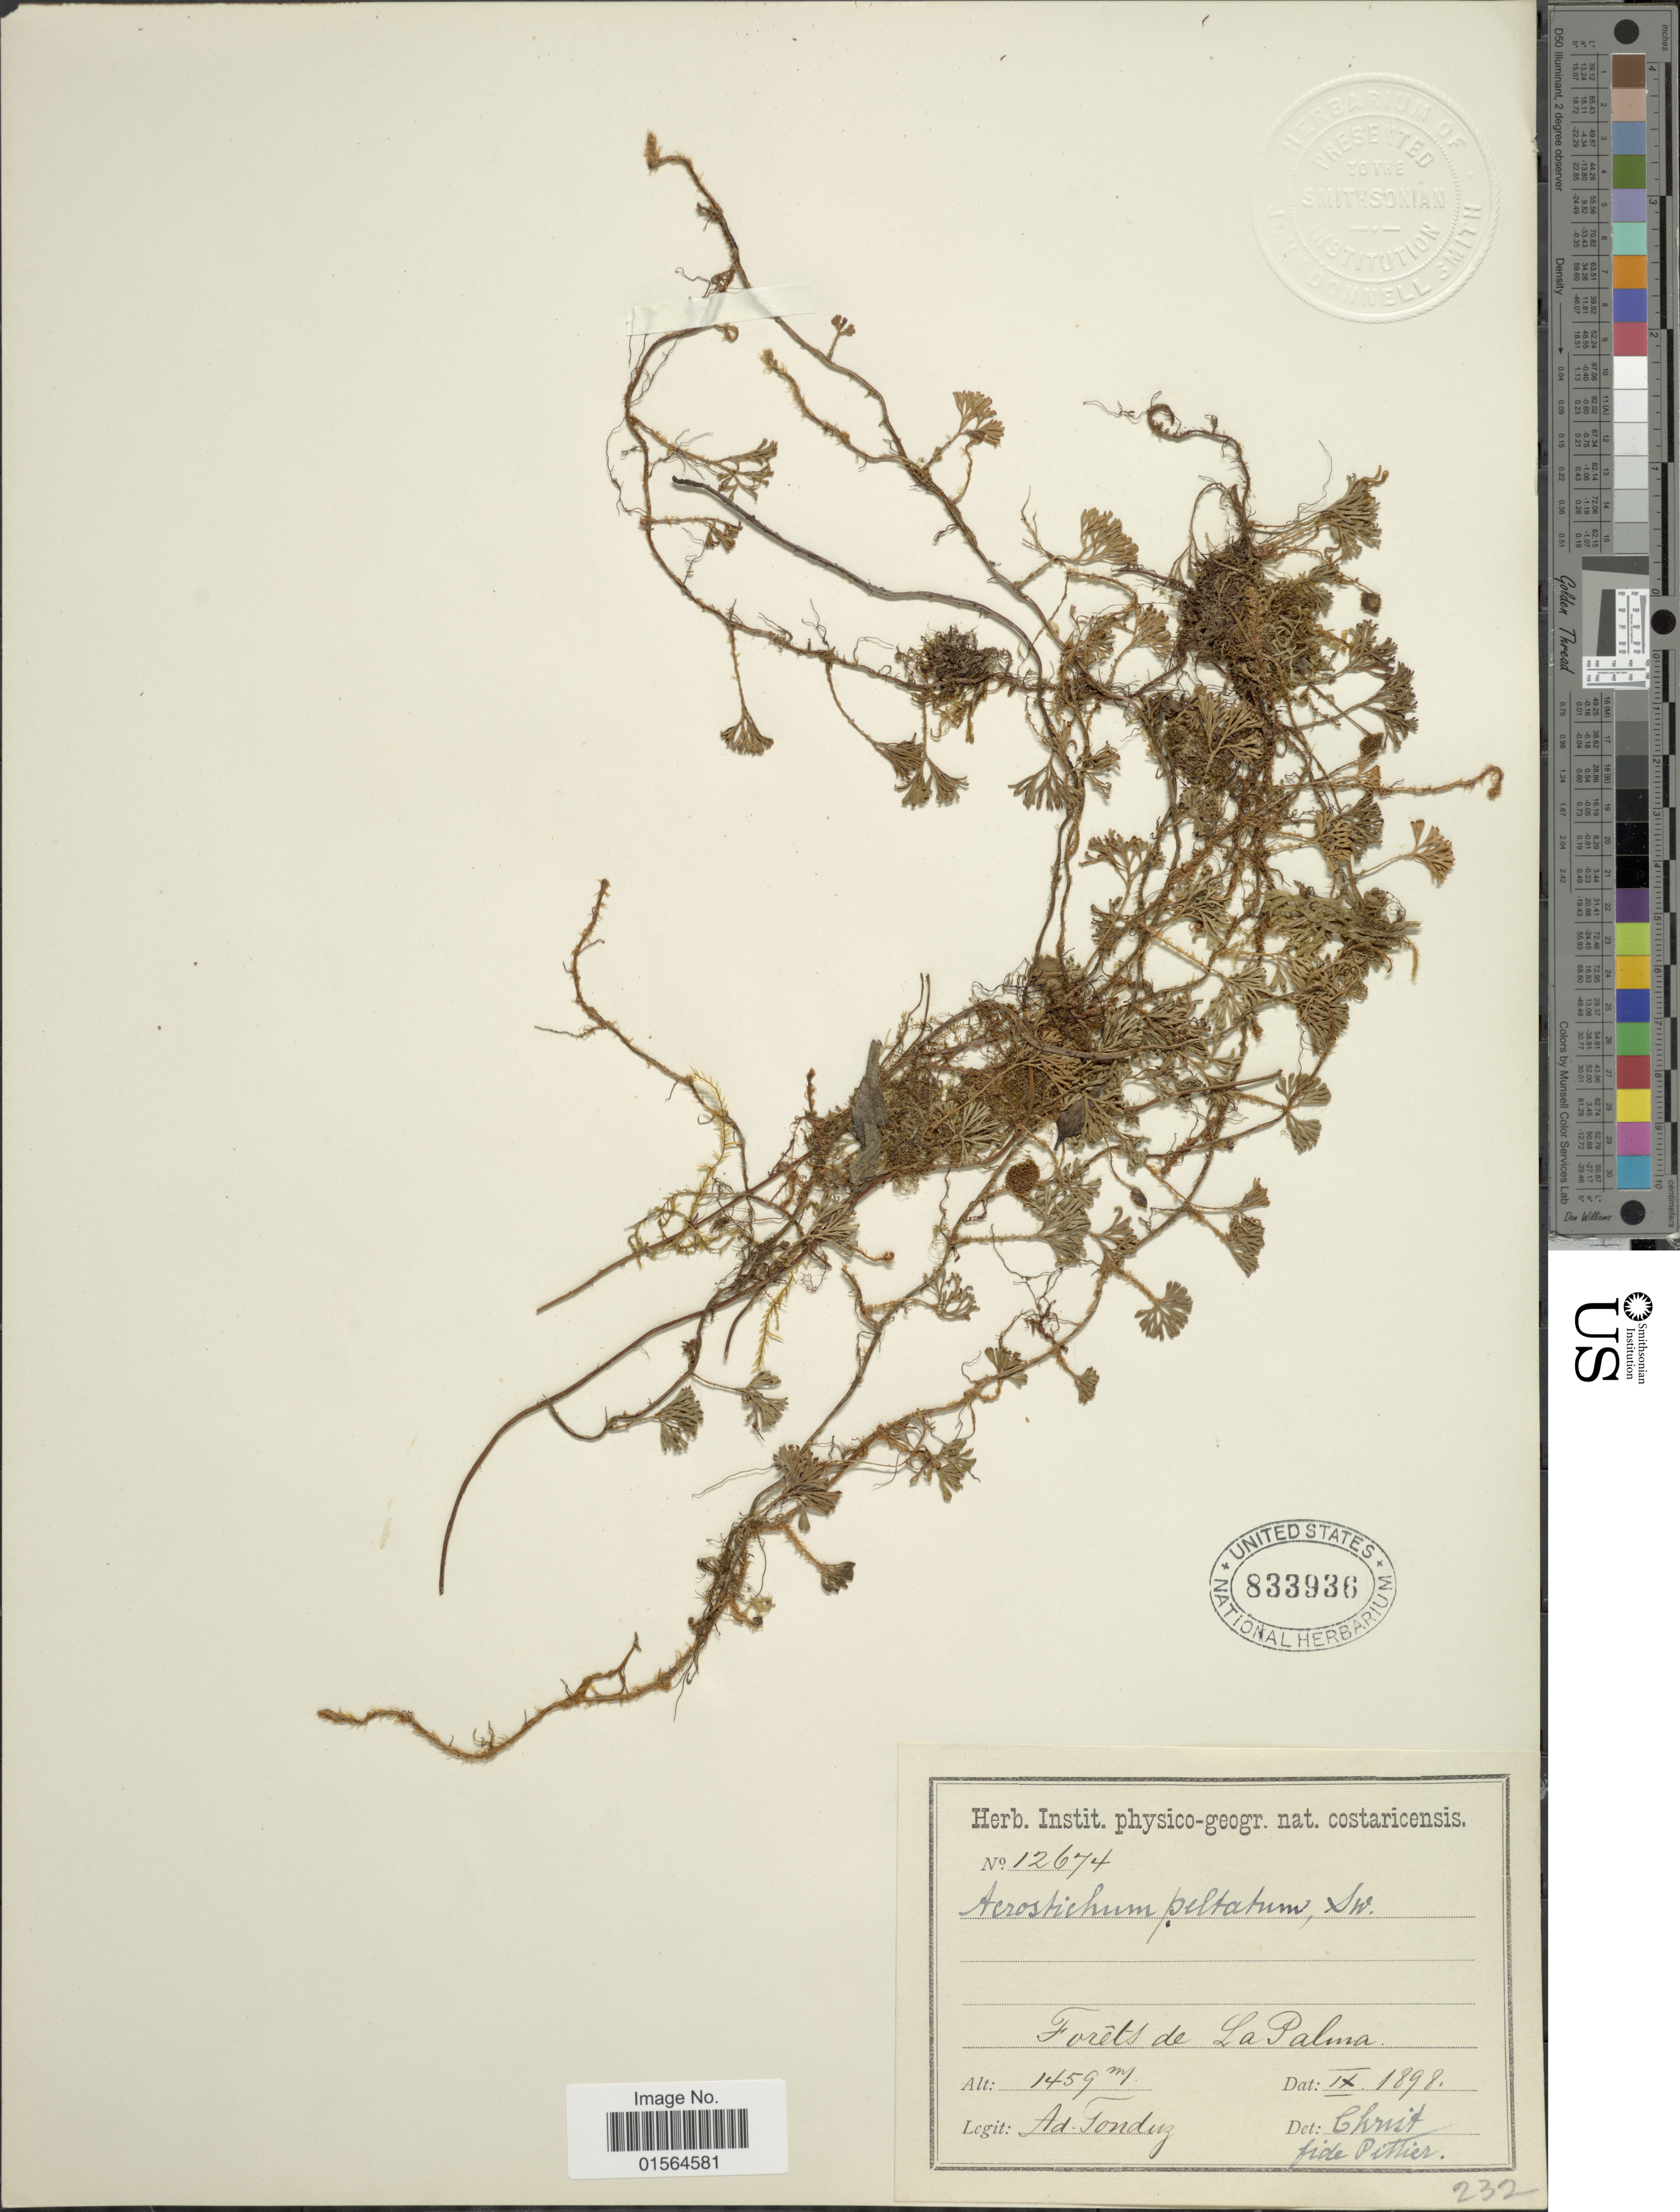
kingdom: Plantae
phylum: Tracheophyta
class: Polypodiopsida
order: Polypodiales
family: Dryopteridaceae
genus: Elaphoglossum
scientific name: Elaphoglossum peltatum f. foeniculaceum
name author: (Hook. & Grev.) Mickel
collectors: A. Tonduz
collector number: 12674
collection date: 1898-09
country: Costa Rica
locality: Forets de La Palma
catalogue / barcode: US 833936